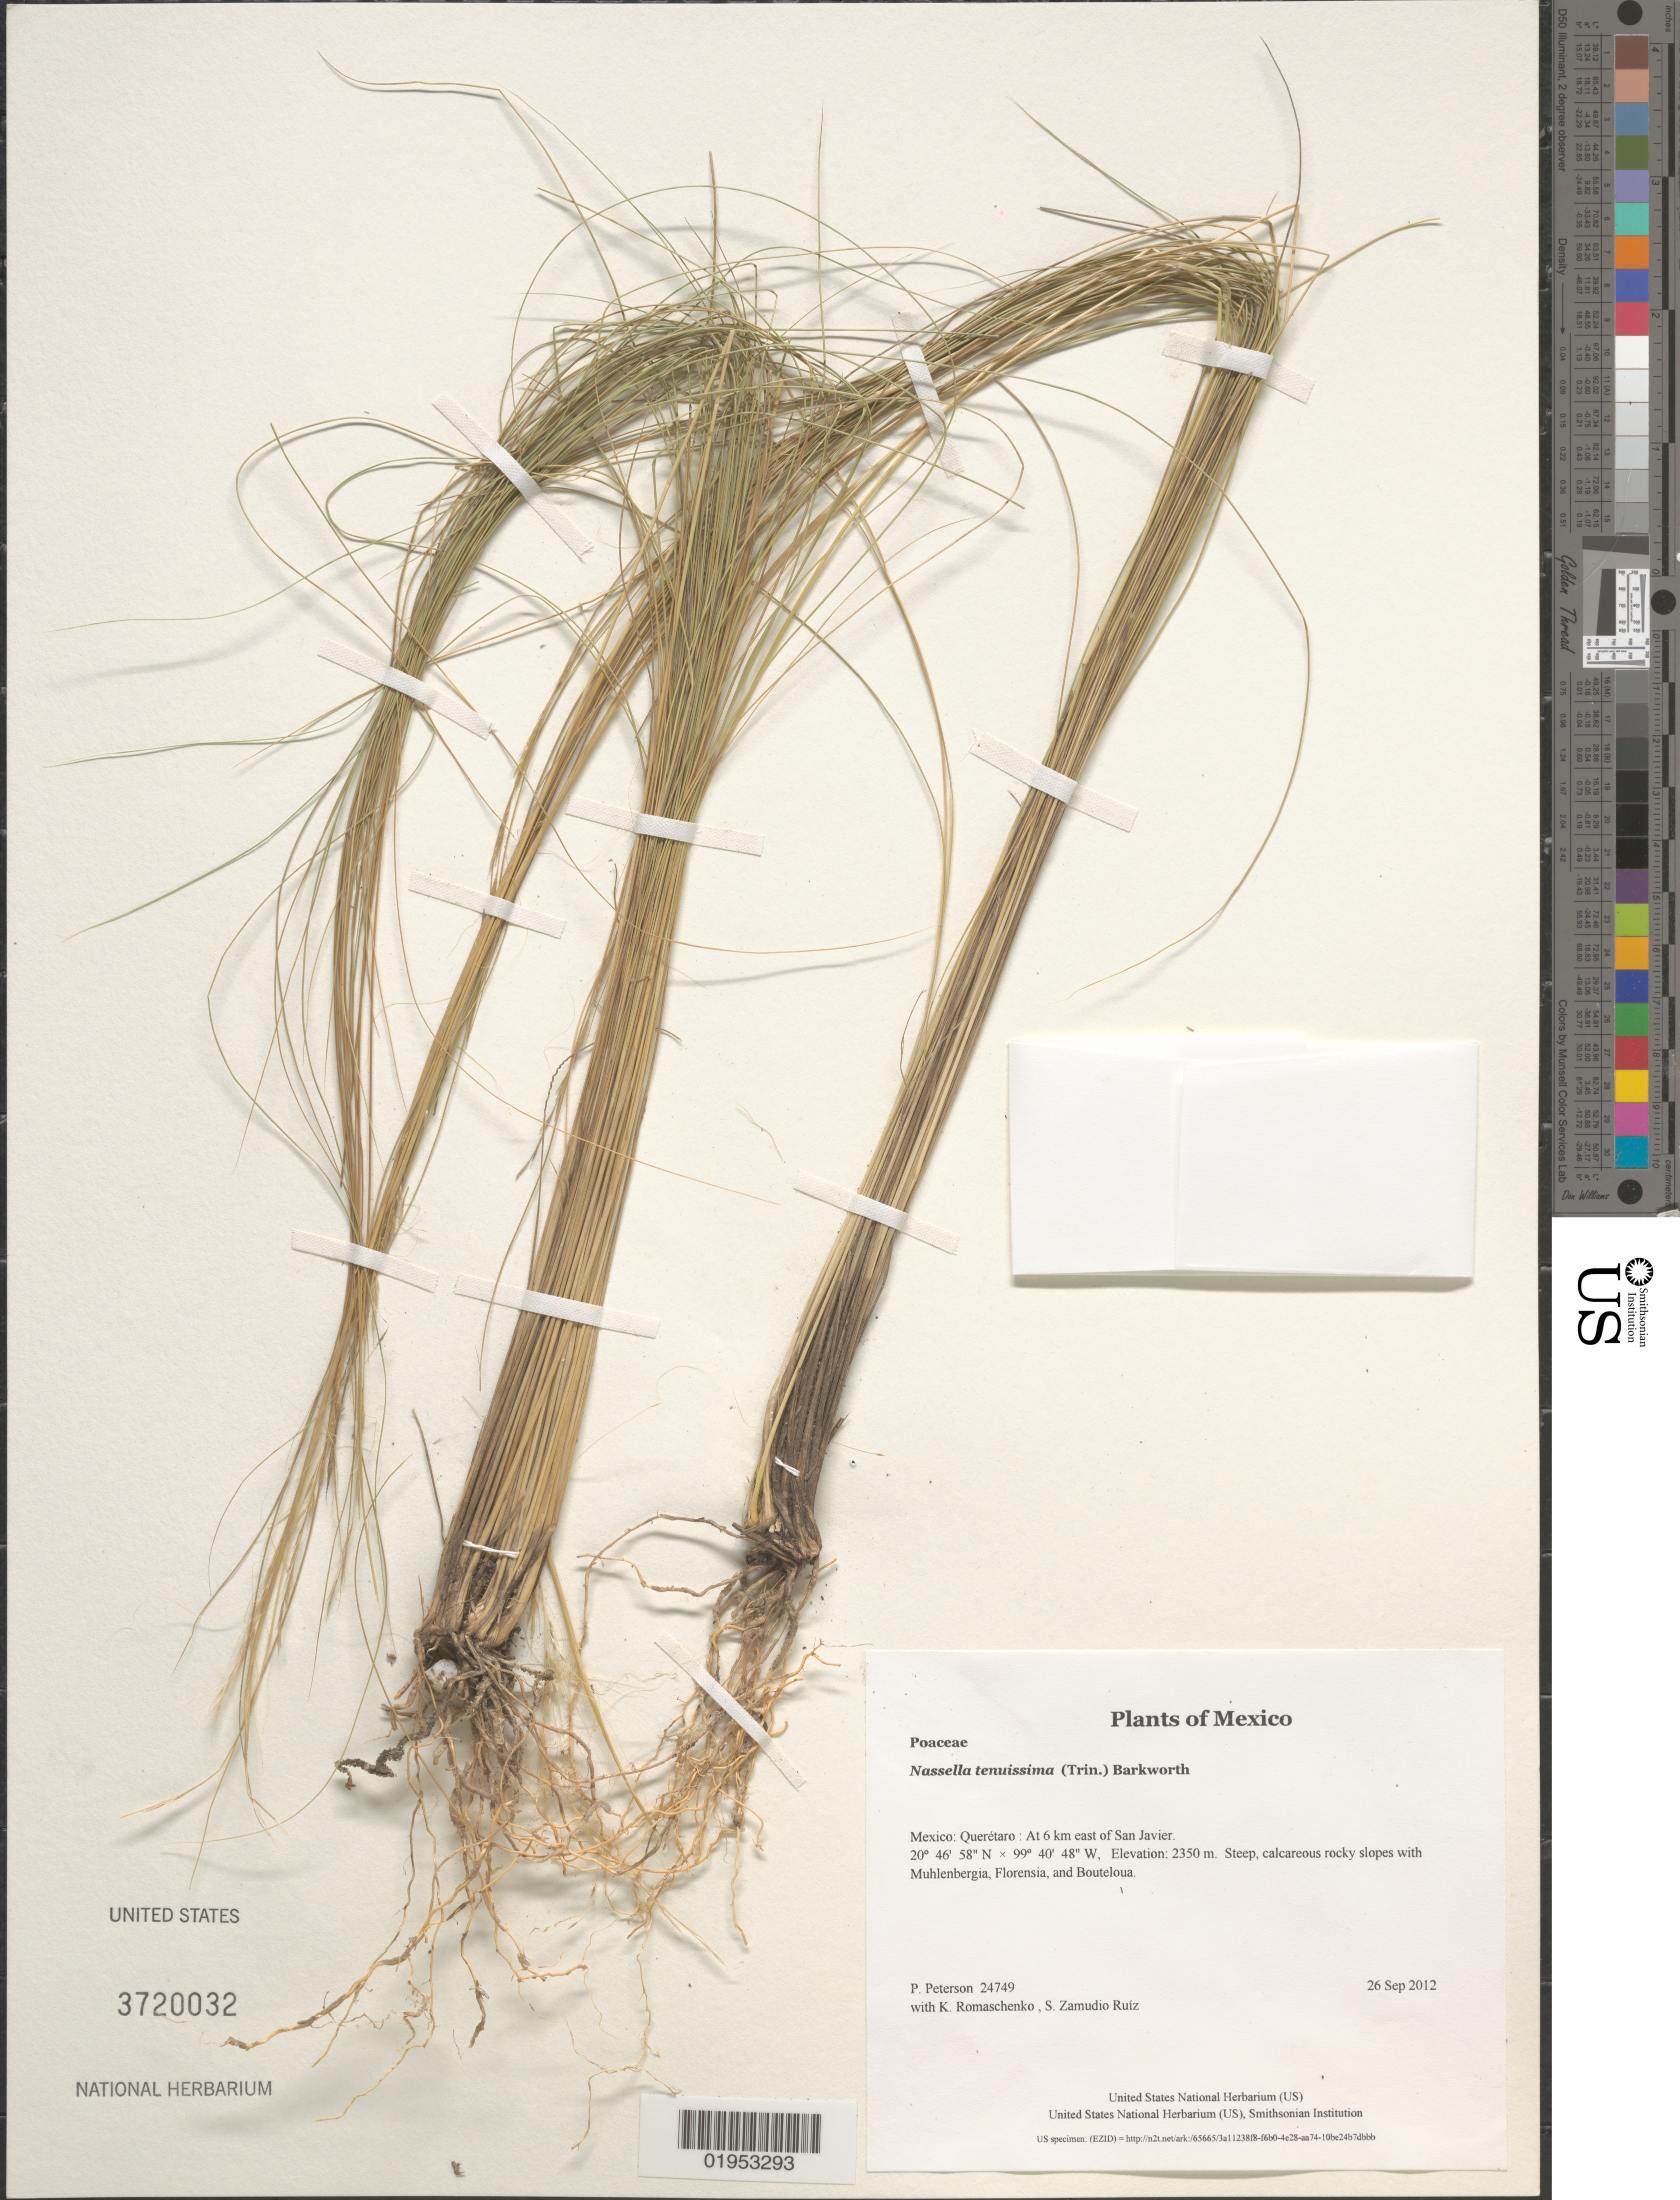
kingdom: Plantae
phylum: Tracheophyta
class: Liliopsida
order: Poales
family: Poaceae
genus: Nassella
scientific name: Nassella tenuissima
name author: (Trin.) Barkworth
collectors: P. M. Peterson, K. Romaschenko & S. Zamudio Ruíz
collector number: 24749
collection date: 2012-09-26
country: Mexico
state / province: Querétaro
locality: At 6 km east of San Javier.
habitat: Steep, calcareous rocky slopes with Muhlenbergia, Florensia, and Bouteloua.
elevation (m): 2350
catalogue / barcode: US 3720032